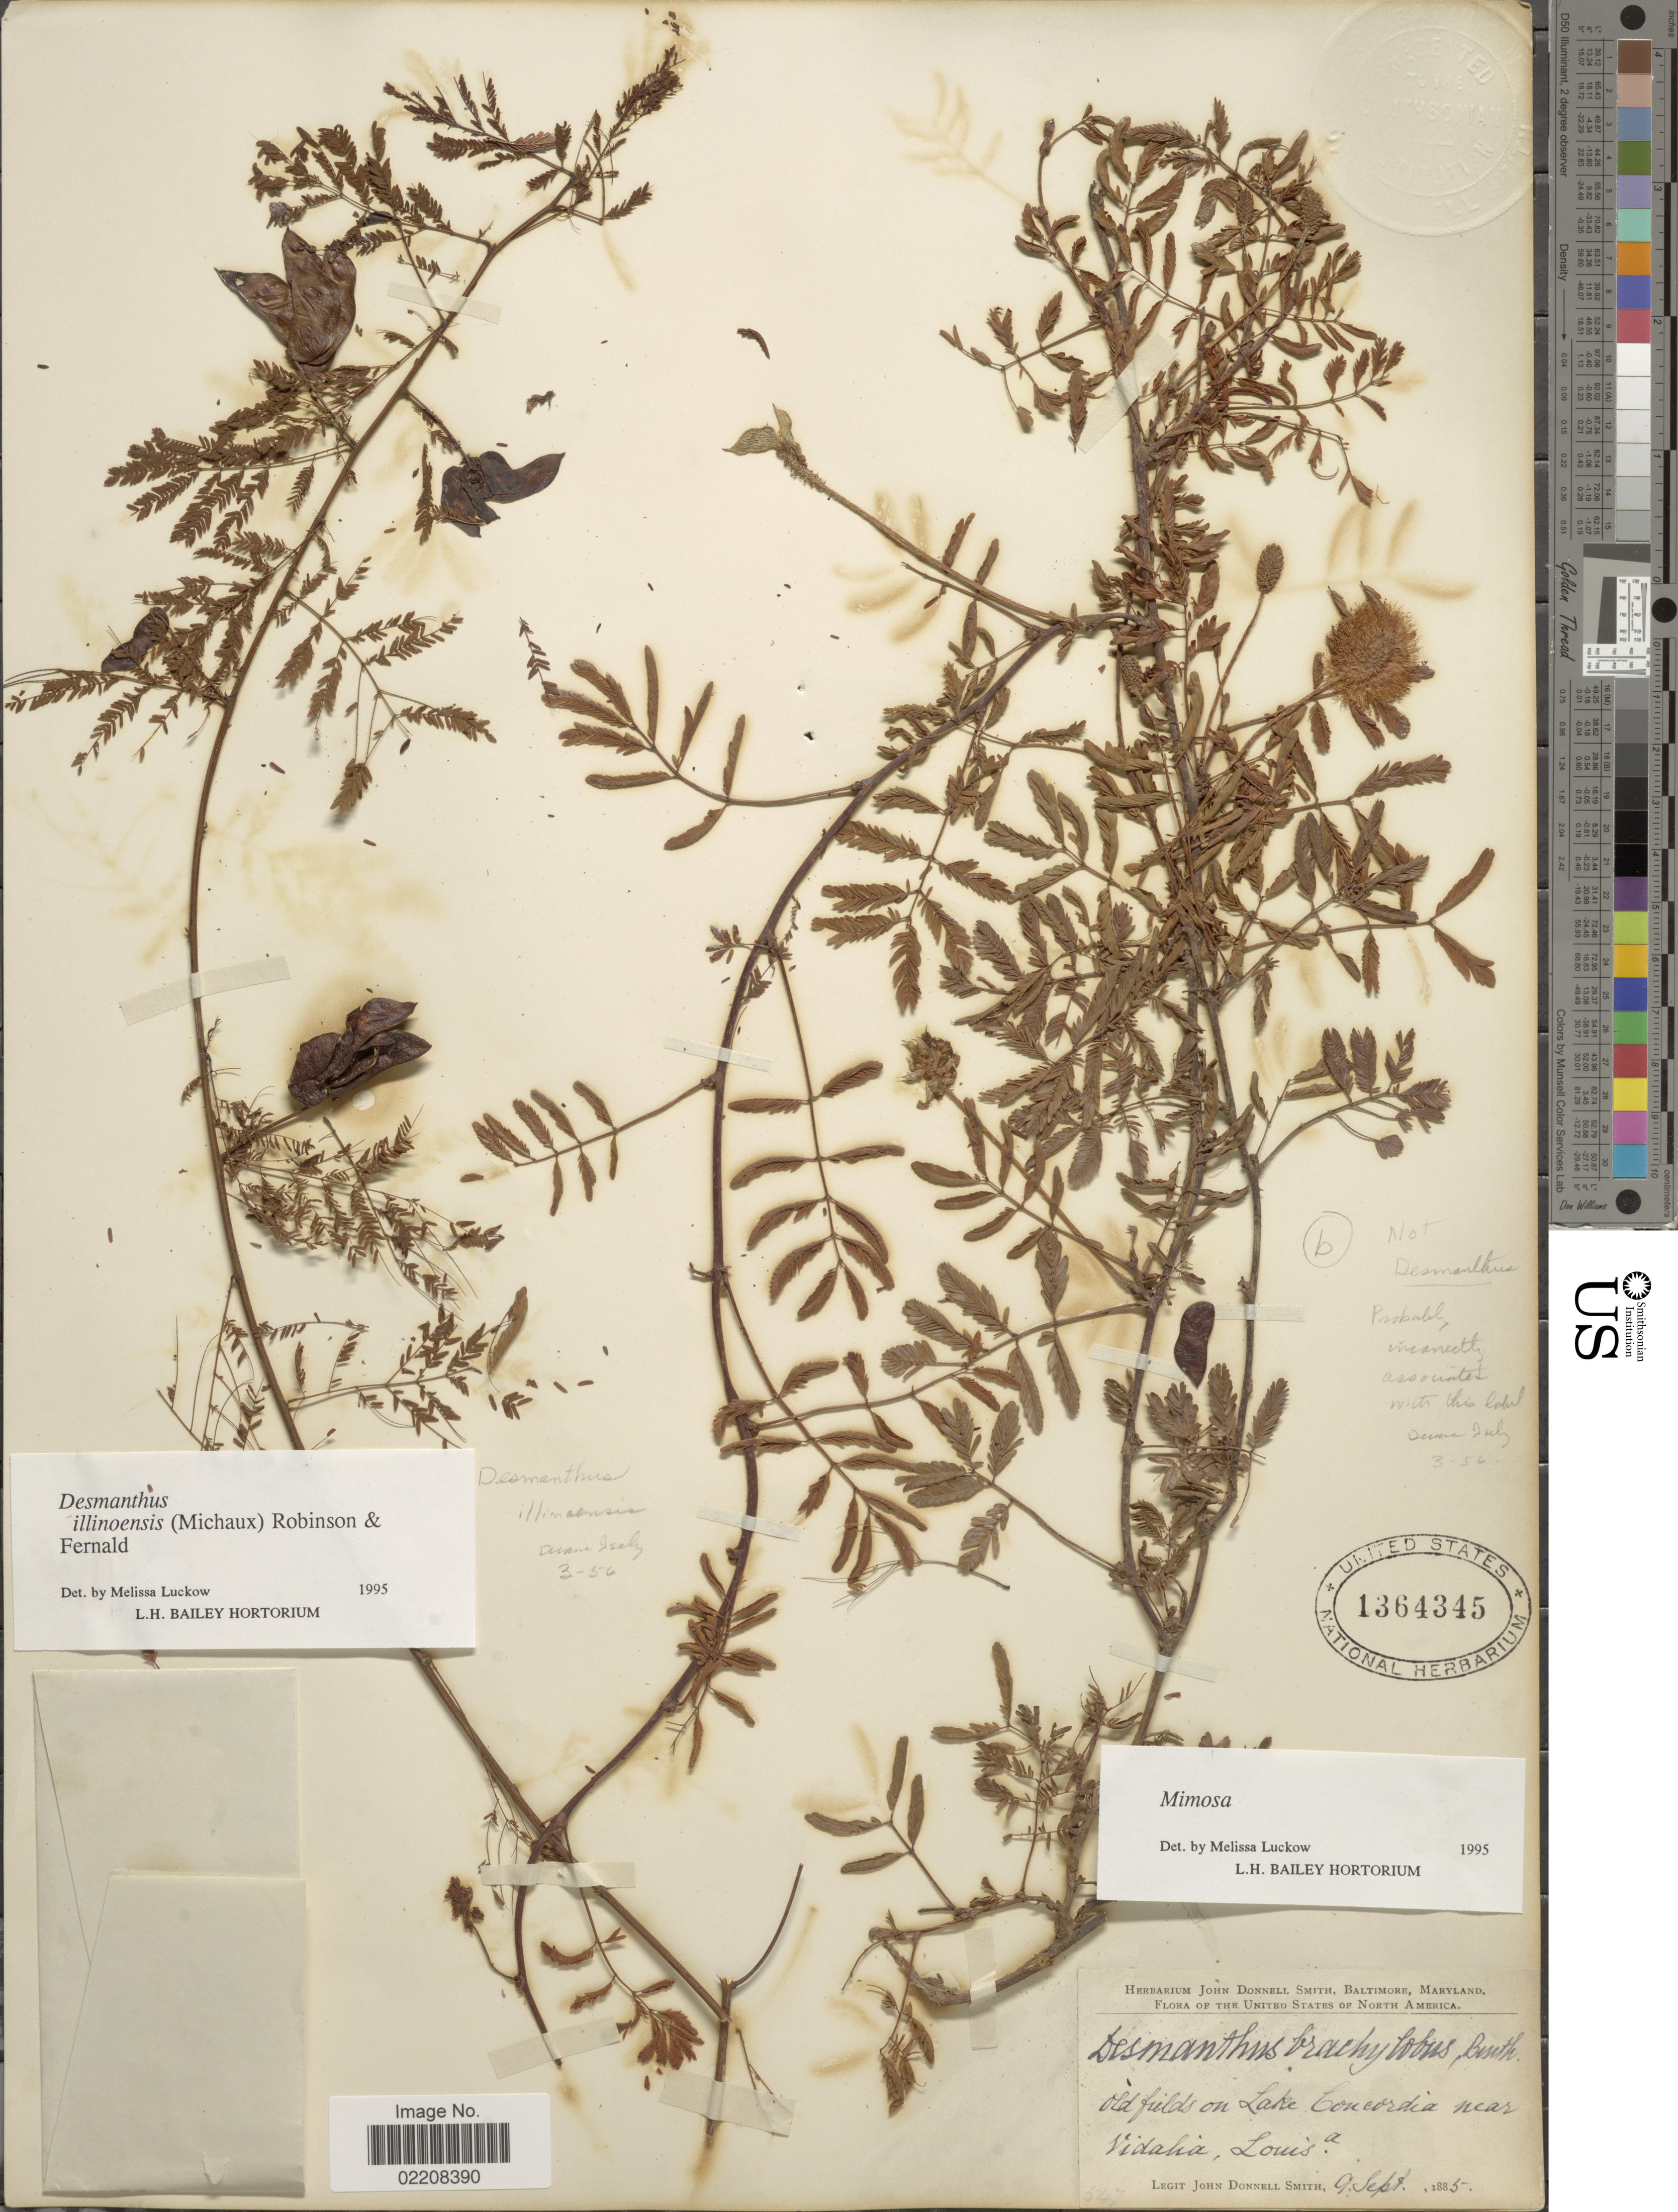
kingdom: Plantae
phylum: Tracheophyta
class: Magnoliopsida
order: Fabales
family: Fabaceae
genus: Desmanthus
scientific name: Desmanthus illinoensis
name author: (Michx.) MacMill.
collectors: J. Donnell Smith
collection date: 1885-09-09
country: United States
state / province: Louisiana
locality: Old fields on Lake Concordia near Vidalia, Louis-a.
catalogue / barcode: US 1364345